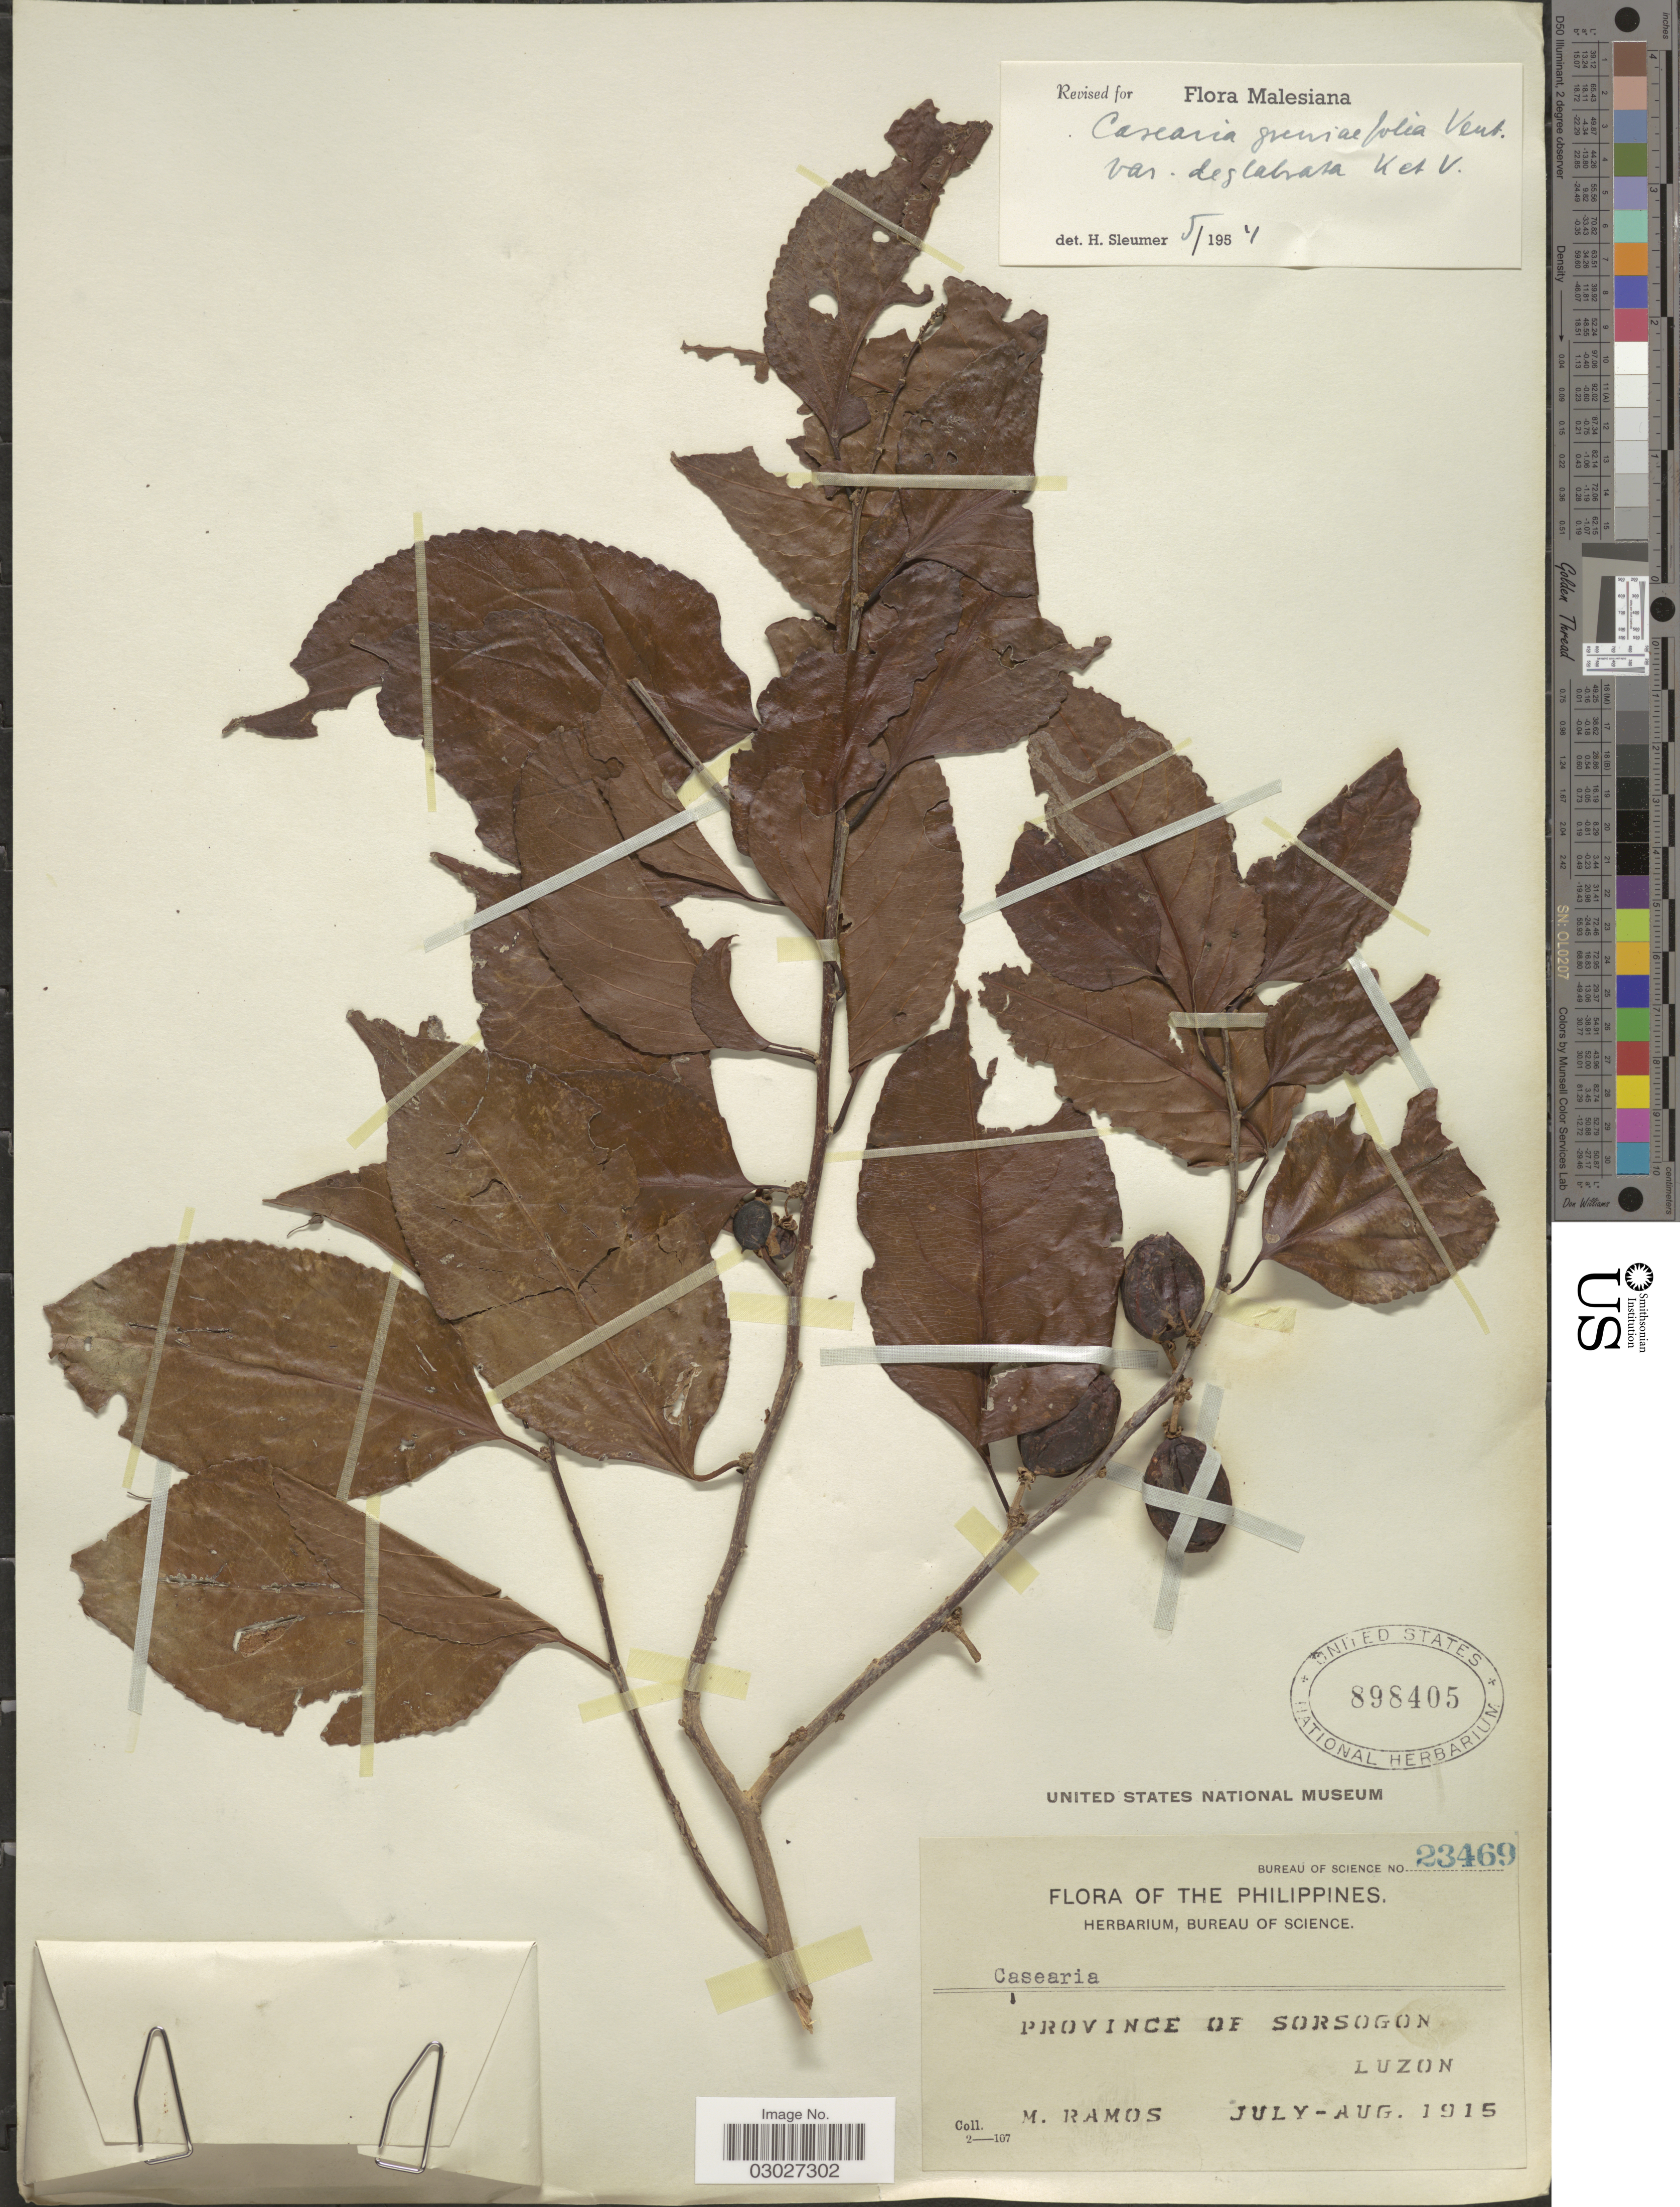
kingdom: Plantae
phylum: Tracheophyta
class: Magnoliopsida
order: Malpighiales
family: Salicaceae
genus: Casearia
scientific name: Casearia grewiifolia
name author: Vent.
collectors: M. Ramos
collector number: Bureau of Science 23469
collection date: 1915-07/1915-08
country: Philippines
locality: Province of Sorsogon, Luzon.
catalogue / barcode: US 898405